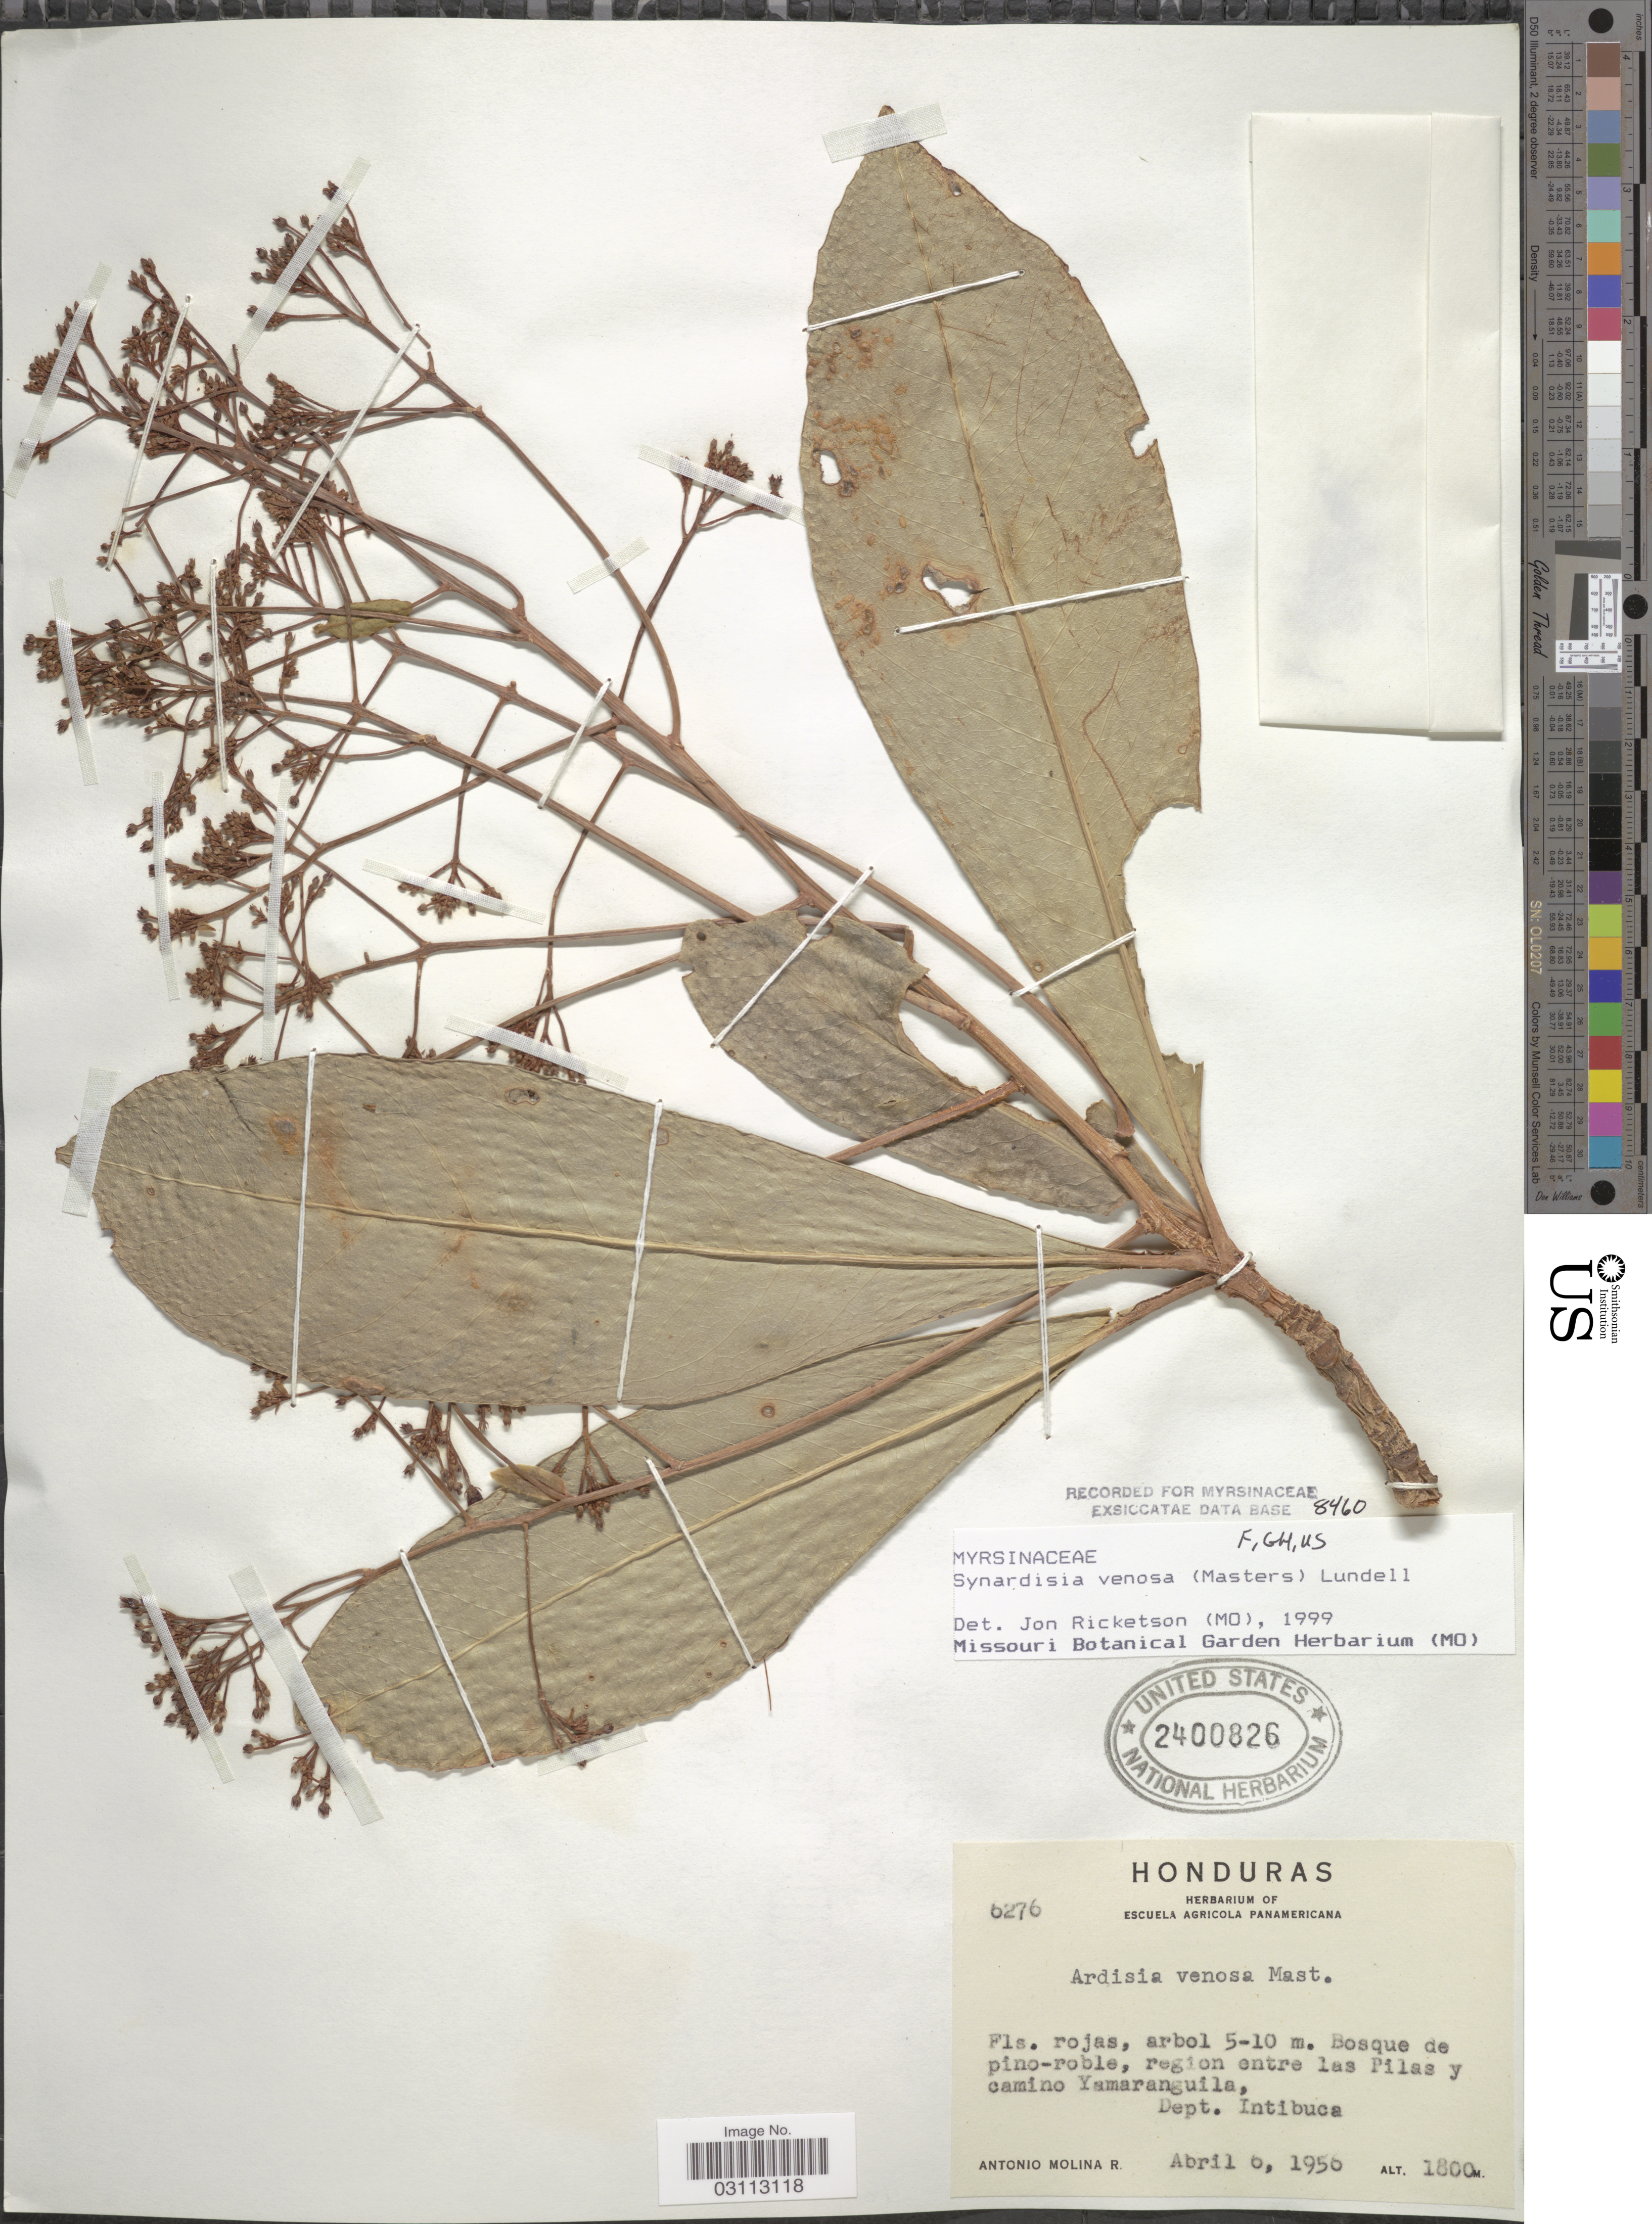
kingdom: Plantae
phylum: Tracheophyta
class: Magnoliopsida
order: Ericales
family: Primulaceae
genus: Synardisia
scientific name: Synardisia venosa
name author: (Mast.) Lundell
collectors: A. Molina R.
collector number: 6276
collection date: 1956-04-06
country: Honduras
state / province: Intibuca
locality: Bosque de pino-roble, region entre las Pilas y camino Yamaranguila, Dept. Intibuca.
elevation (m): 1800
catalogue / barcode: US 2400826